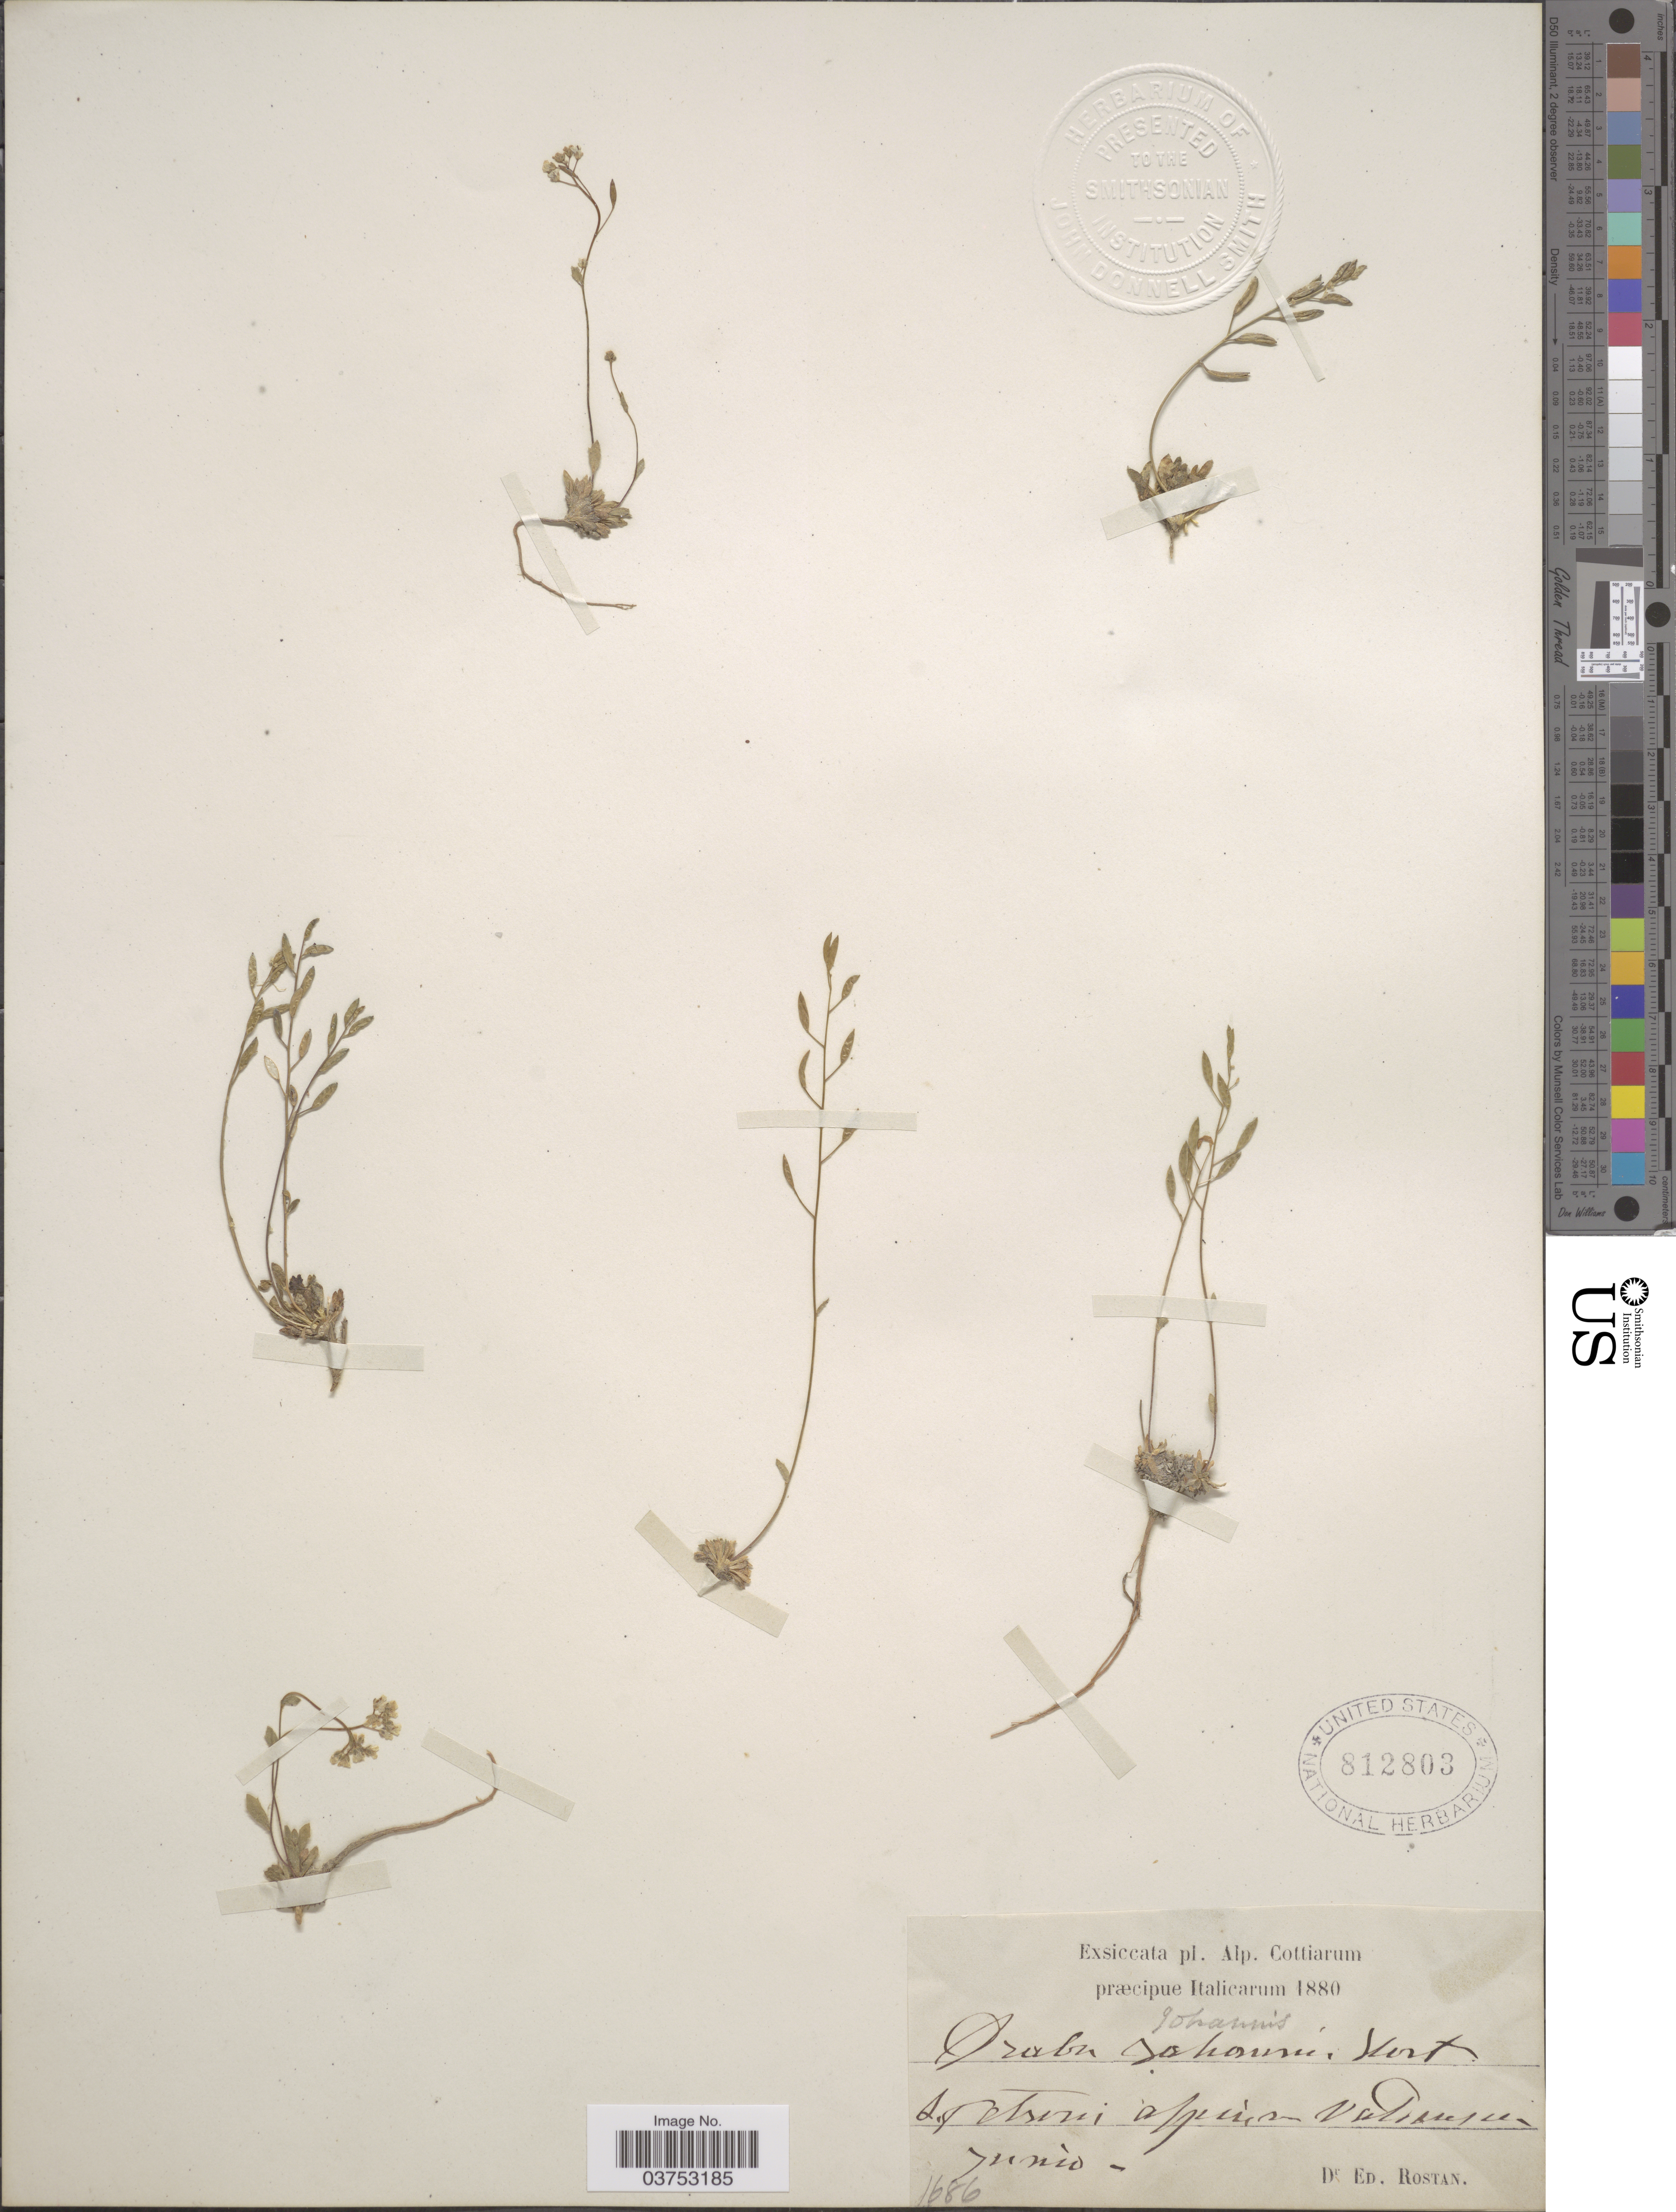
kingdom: Plantae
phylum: Tracheophyta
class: Magnoliopsida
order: Brassicales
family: Brassicaceae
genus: Draba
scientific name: Draba johannis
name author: Host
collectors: E. Rostan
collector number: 1686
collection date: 1880-06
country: Italy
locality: Alp. Cottiarum prœcipue Italicarum. [illegible text].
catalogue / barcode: US 812803